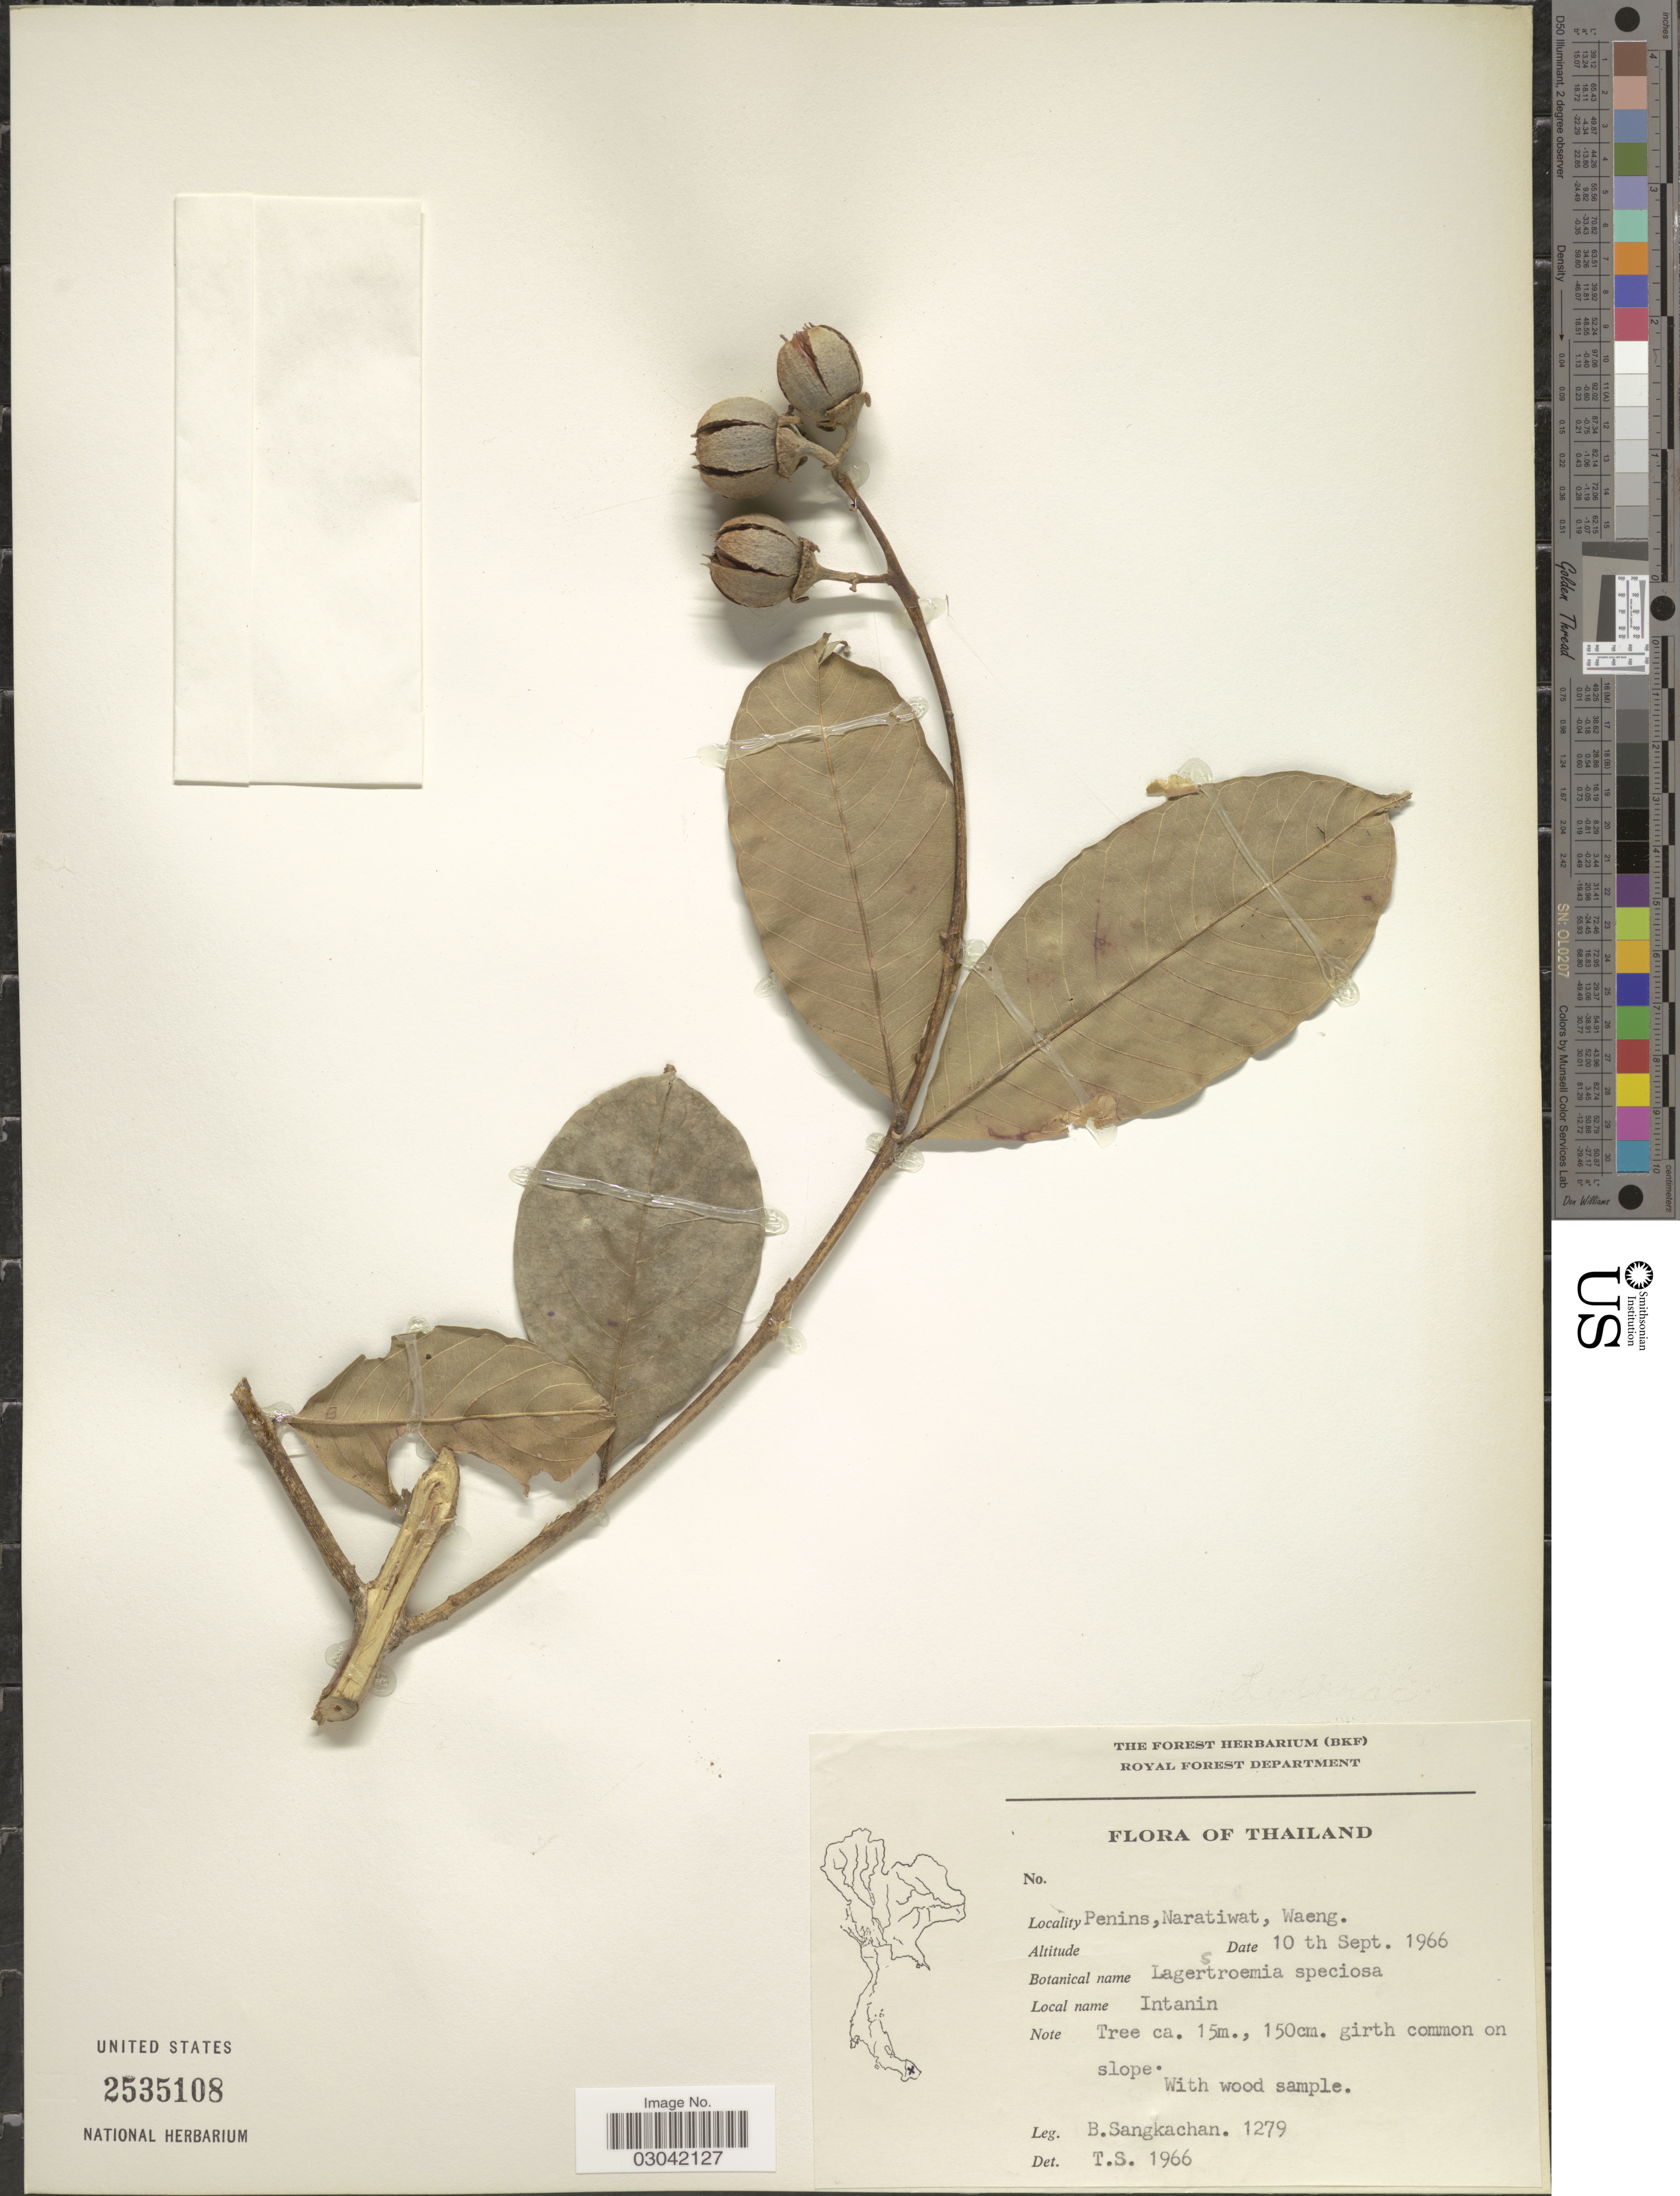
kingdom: Plantae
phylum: Tracheophyta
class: Magnoliopsida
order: Myrtales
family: Lythraceae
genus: Lagerstroemia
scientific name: Lagerstroemia speciosa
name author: (L.) Pers.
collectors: B. Sangkachan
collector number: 1279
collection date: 1966-09-10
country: Thailand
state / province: Narathiwat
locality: Penins, Naratiwat, Waeng.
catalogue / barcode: US 2535108